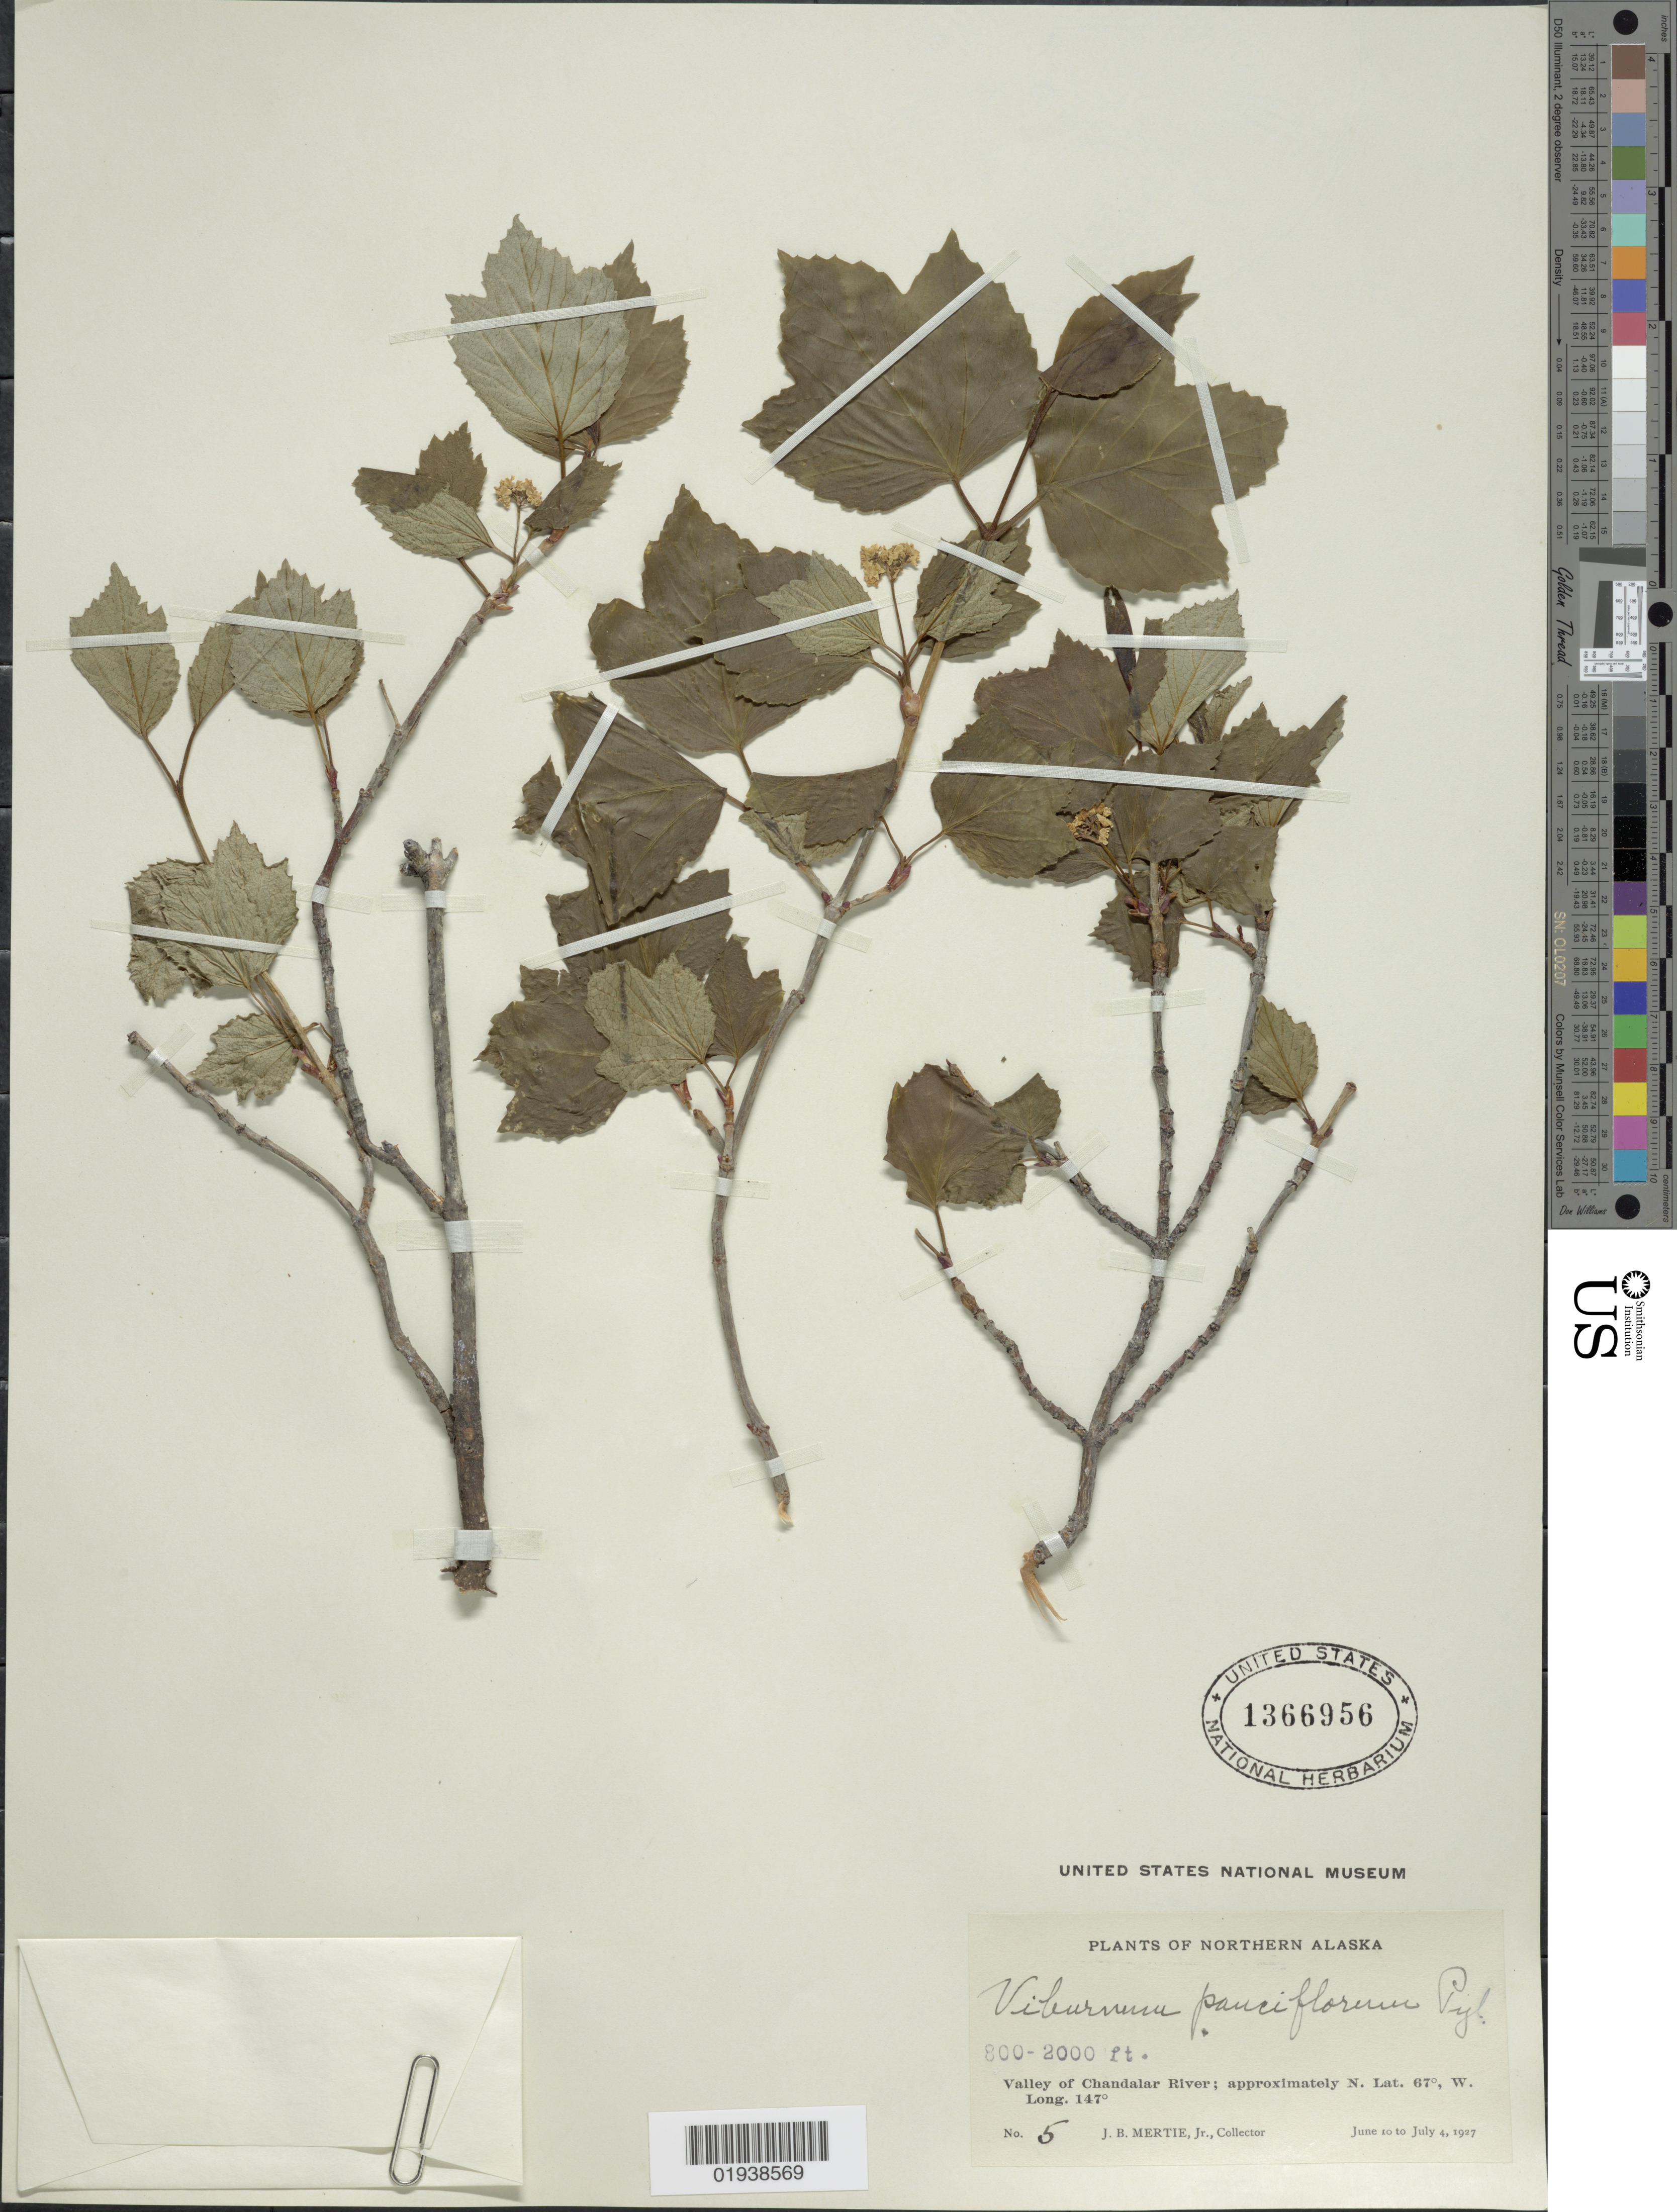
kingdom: Plantae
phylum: Tracheophyta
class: Magnoliopsida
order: Dipsacales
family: Viburnaceae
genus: Viburnum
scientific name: Viburnum edule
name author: (Michx.) Raf.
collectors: J. Mertie Jr.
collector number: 5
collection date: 1927-06-10/1927-07-04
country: United States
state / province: Alaska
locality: Northern Alaska, Valley of Chandalar River.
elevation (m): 244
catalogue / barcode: US 1366956